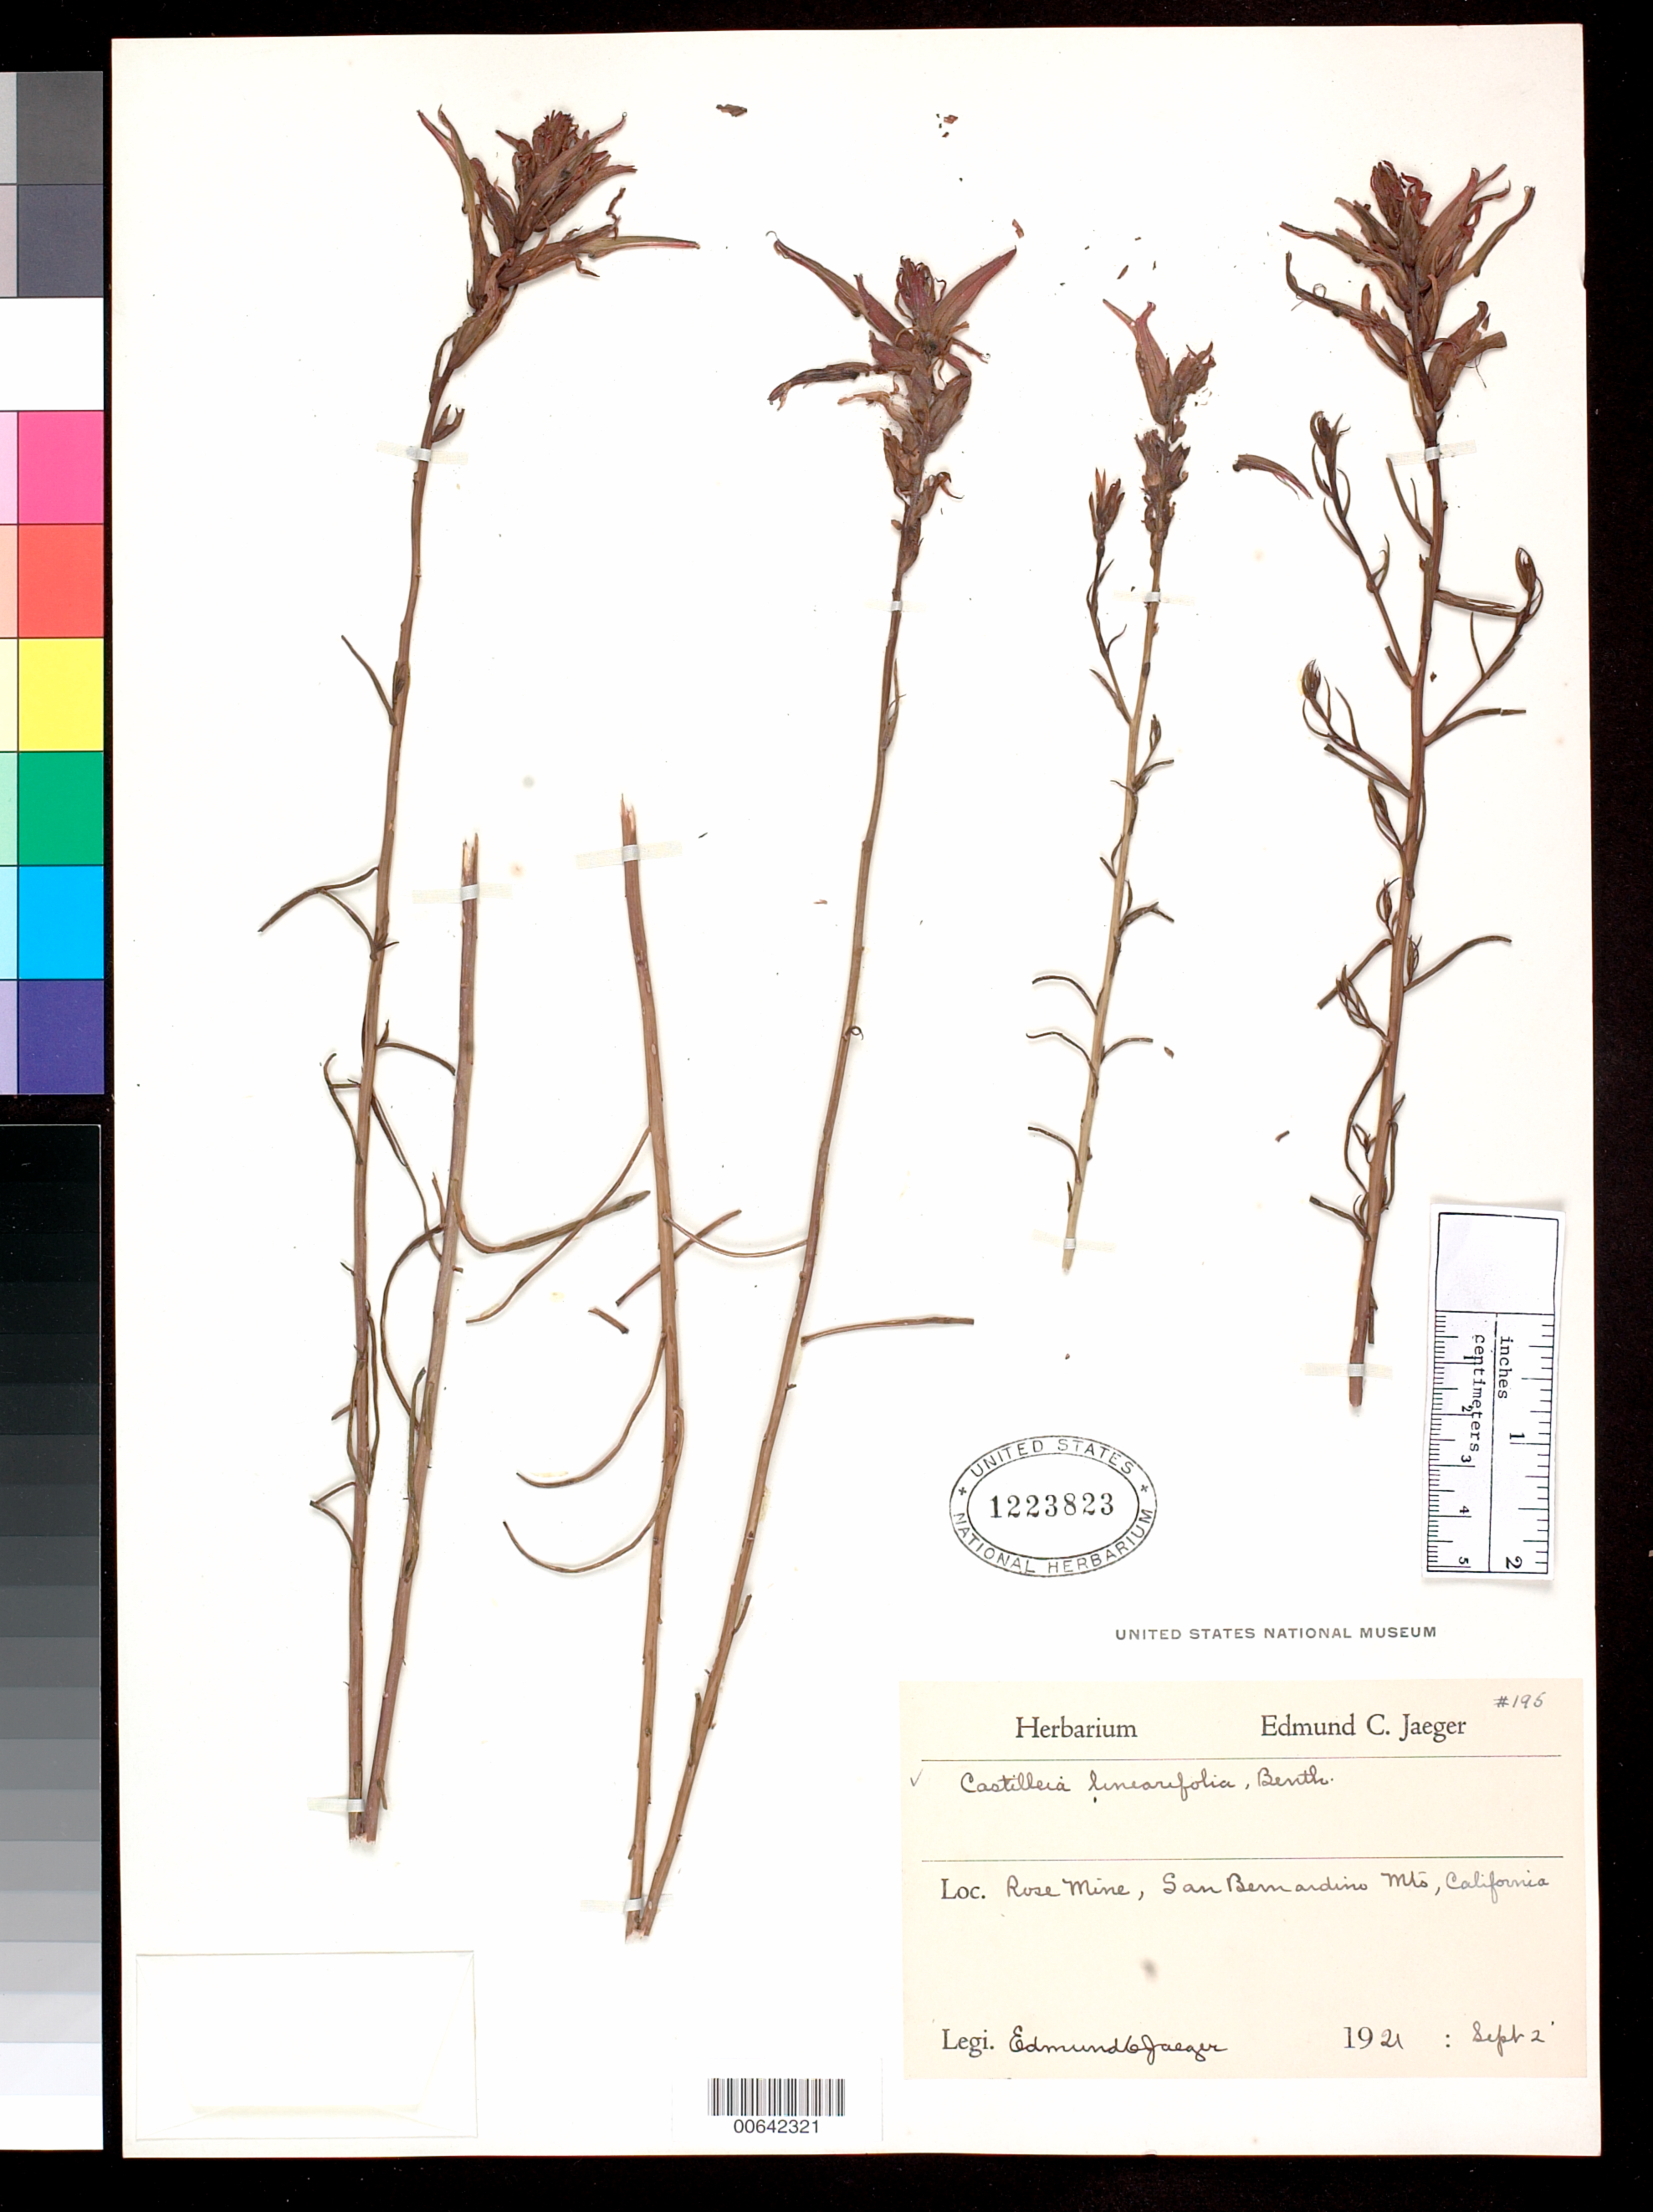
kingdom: Plantae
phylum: Tracheophyta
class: Magnoliopsida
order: Lamiales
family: Orobanchaceae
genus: Castilleja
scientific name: Castilleja linearifolia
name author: Benth.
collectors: E. Jaeger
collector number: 196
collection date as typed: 02 Sep 1921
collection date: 1921-09-02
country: United States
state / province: California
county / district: San Bernardino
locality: Rose Mine, San Bernardino Mts.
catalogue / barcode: US 1223823